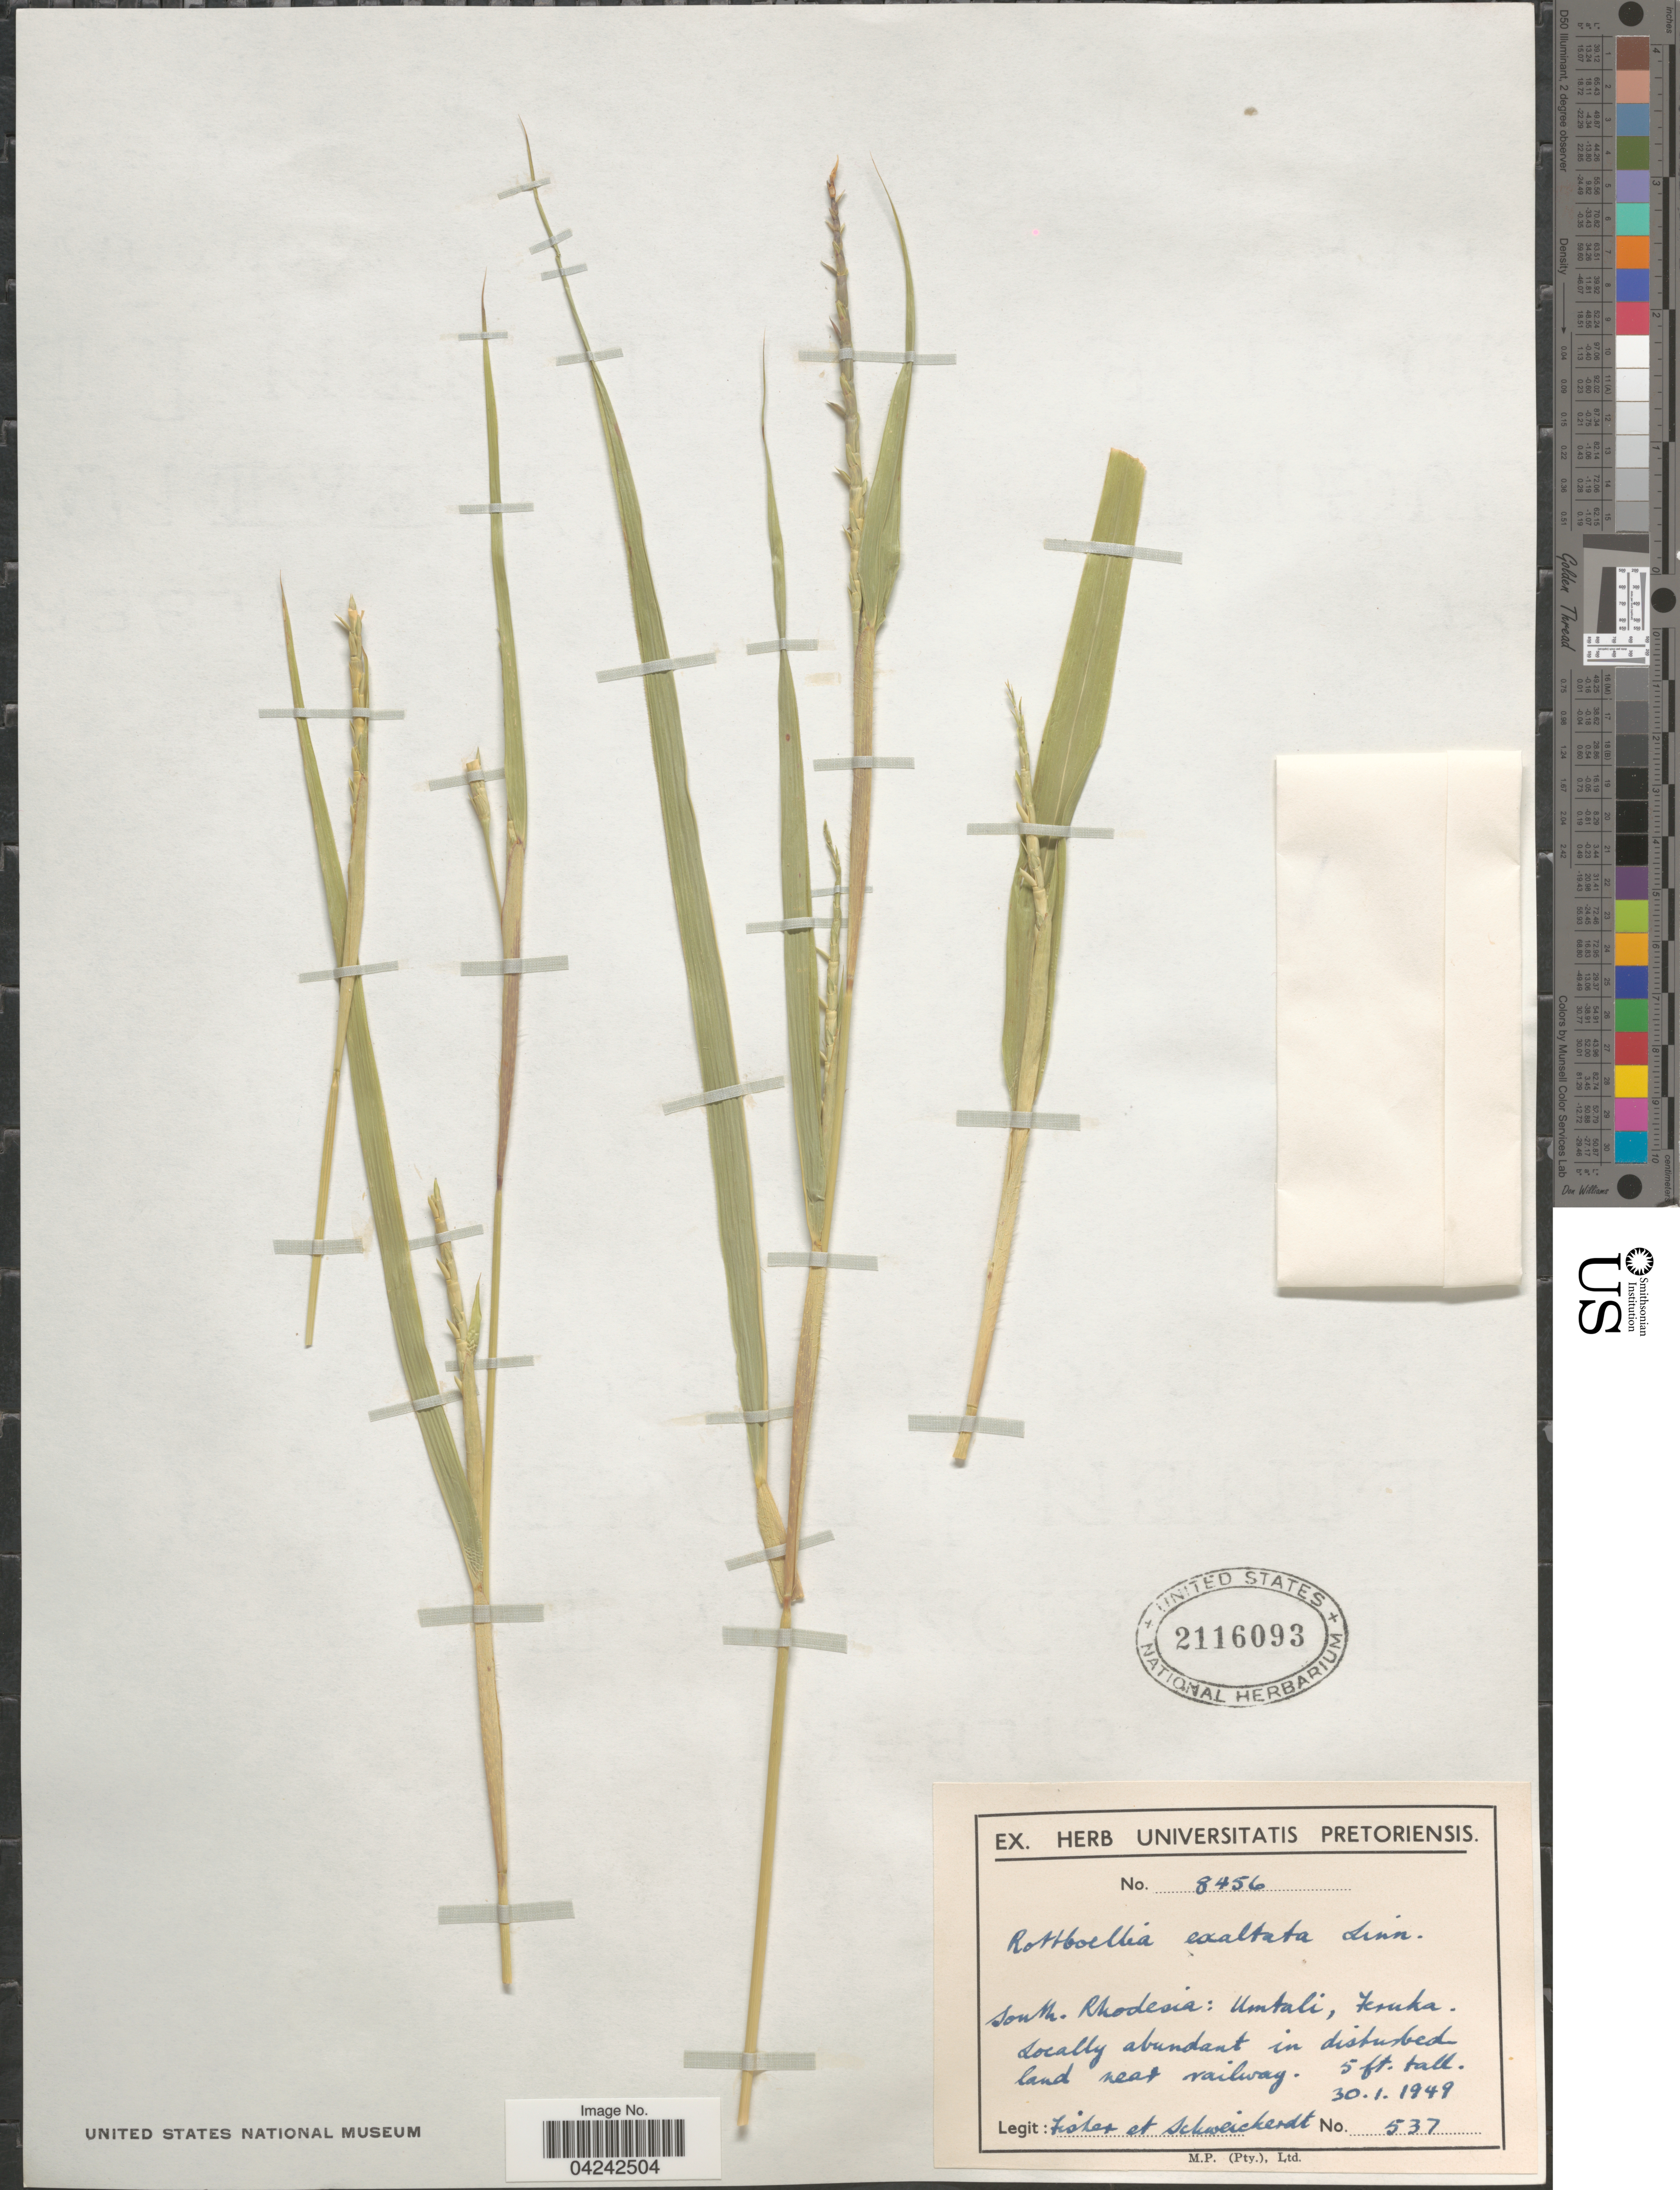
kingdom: Plantae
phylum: Tracheophyta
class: Liliopsida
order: Poales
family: Poaceae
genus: Rottboellia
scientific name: Rottboellia cochinchinensis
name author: (Lour.) Clayton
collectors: -- Fisher & -. Schweickerdt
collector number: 537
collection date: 1949-01-30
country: Zimbabwe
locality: South. Rhodesia: Umtali, Feruka.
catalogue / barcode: US 2116093